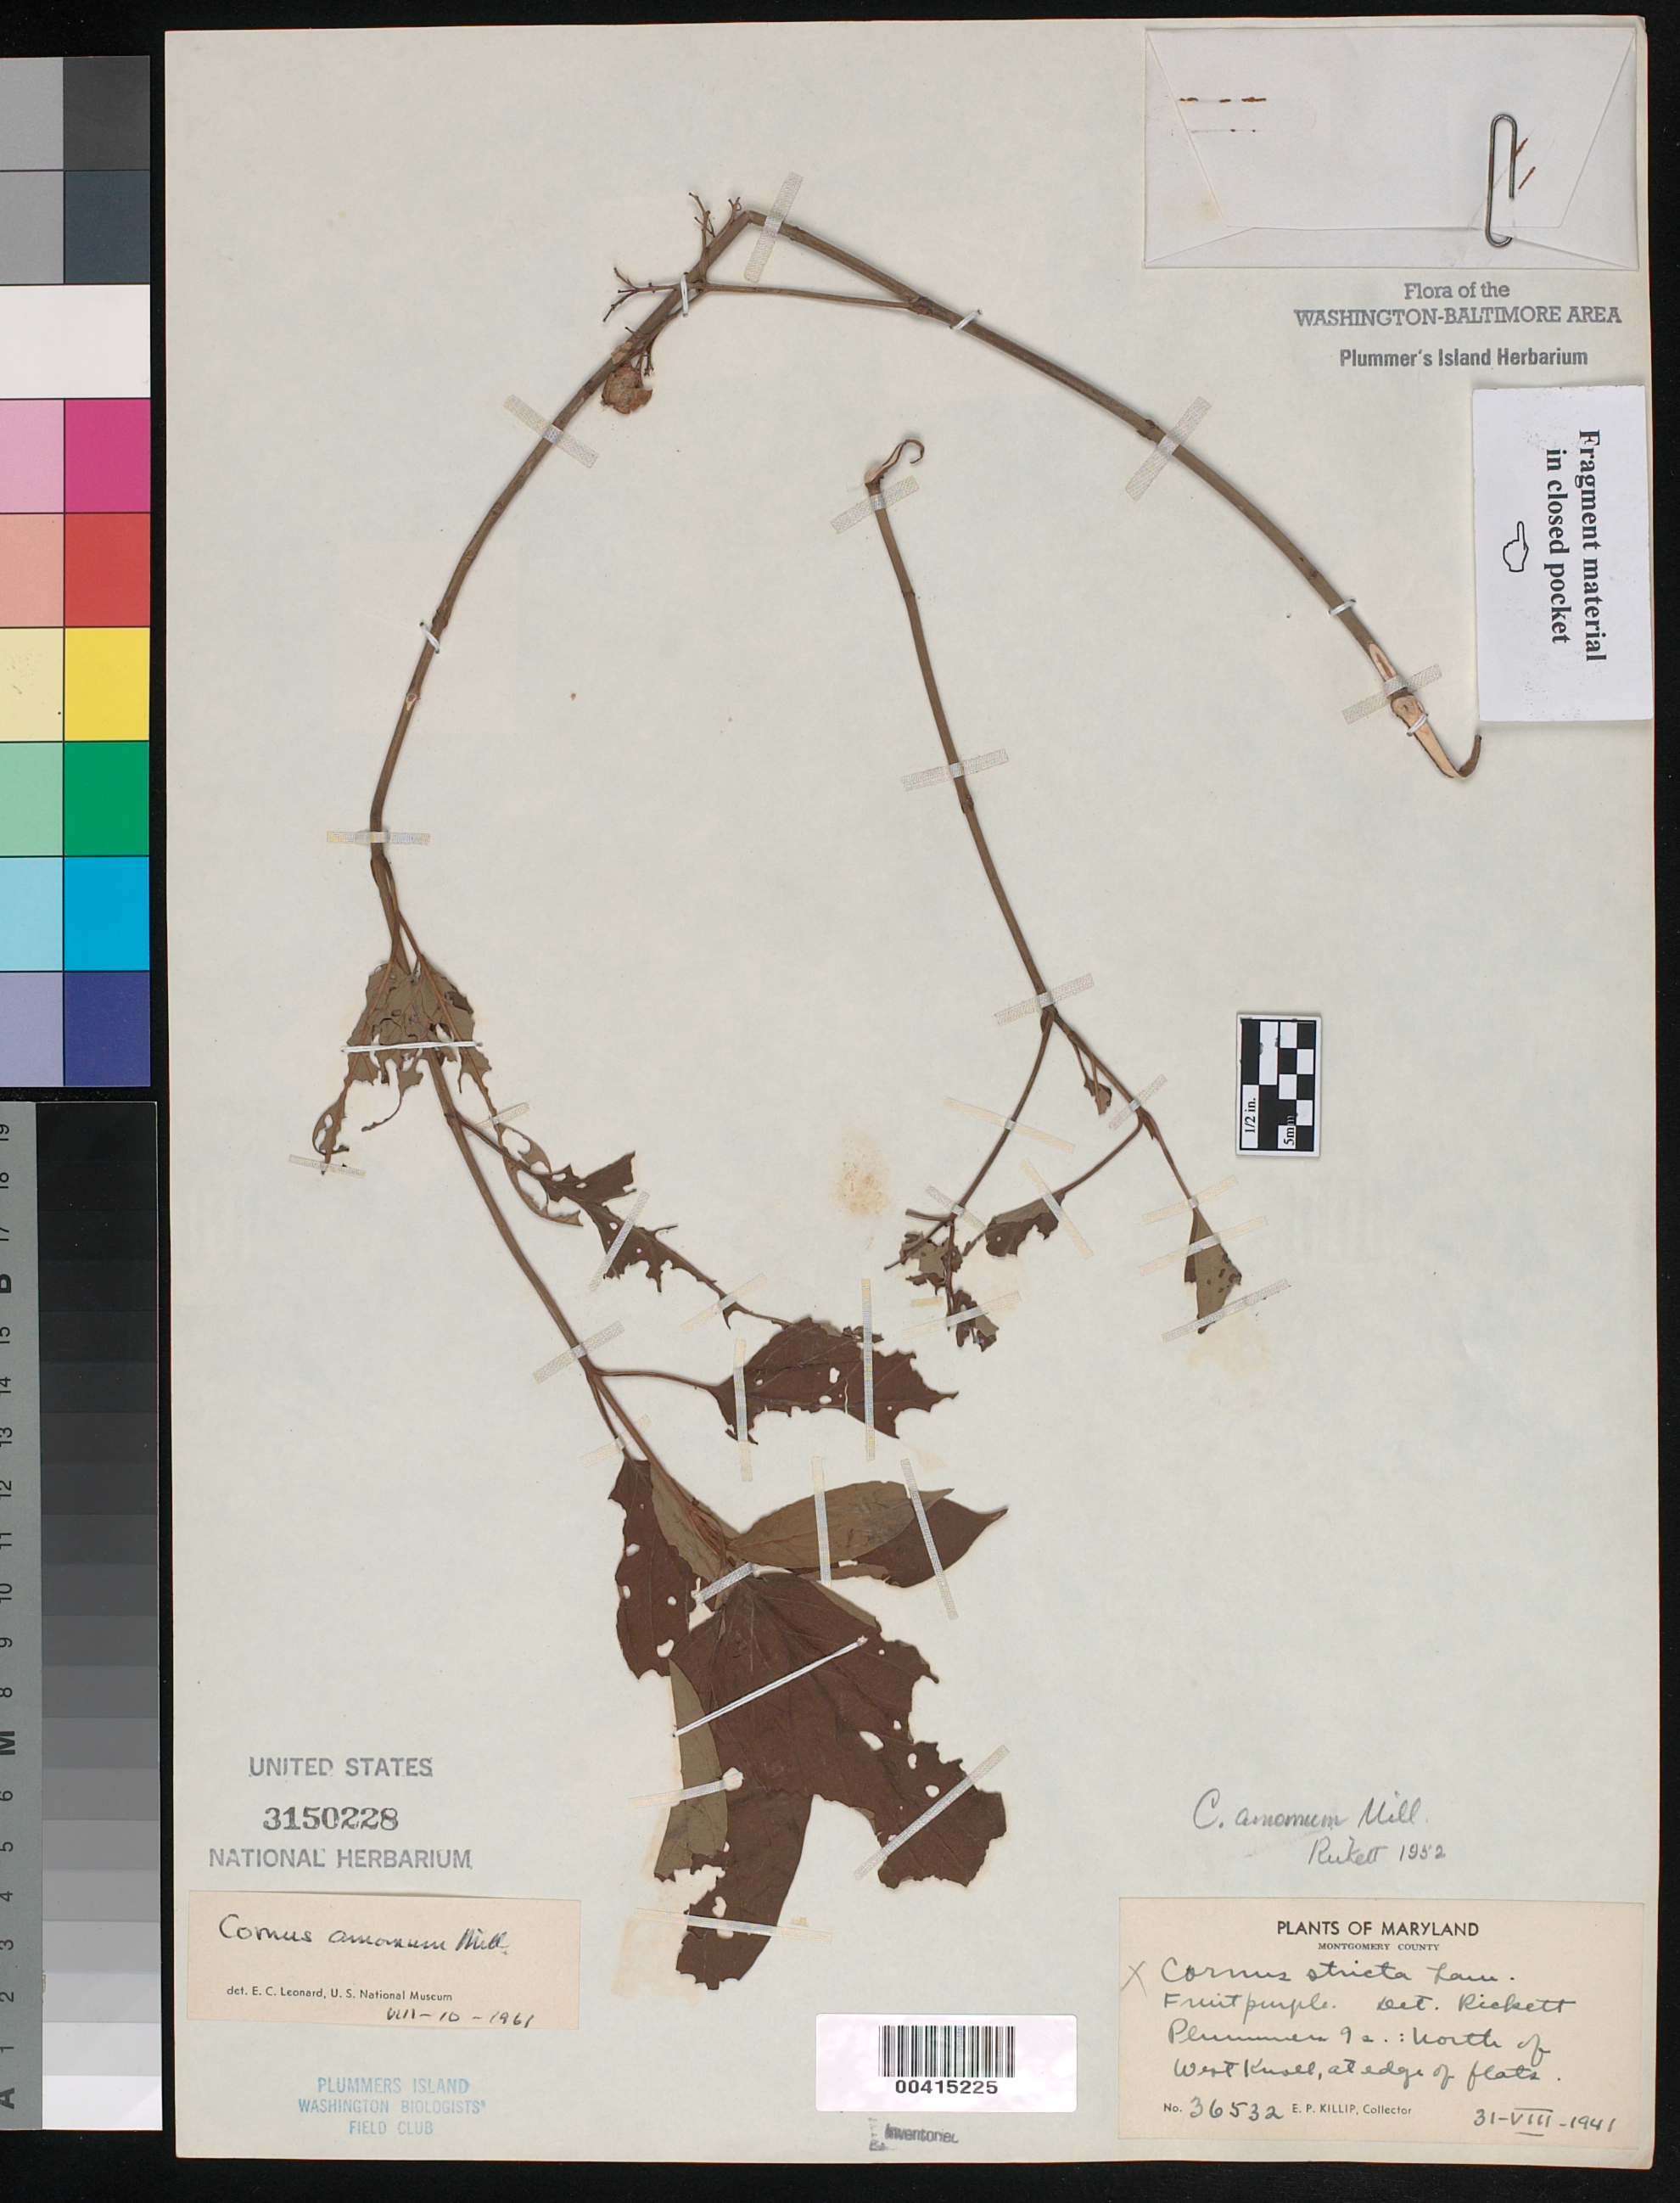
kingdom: Plantae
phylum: Tracheophyta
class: Magnoliopsida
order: Cornales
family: Cornaceae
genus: Cornus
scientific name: Cornus amomum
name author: Mill.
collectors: E. P. Killip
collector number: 36532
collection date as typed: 31 Aug 1941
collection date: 1941-08-31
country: United States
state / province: Maryland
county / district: Montgomery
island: Plummers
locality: Plummer's Island; north of west knoll, at edge of flats C. & O. Canal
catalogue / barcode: US 3150228